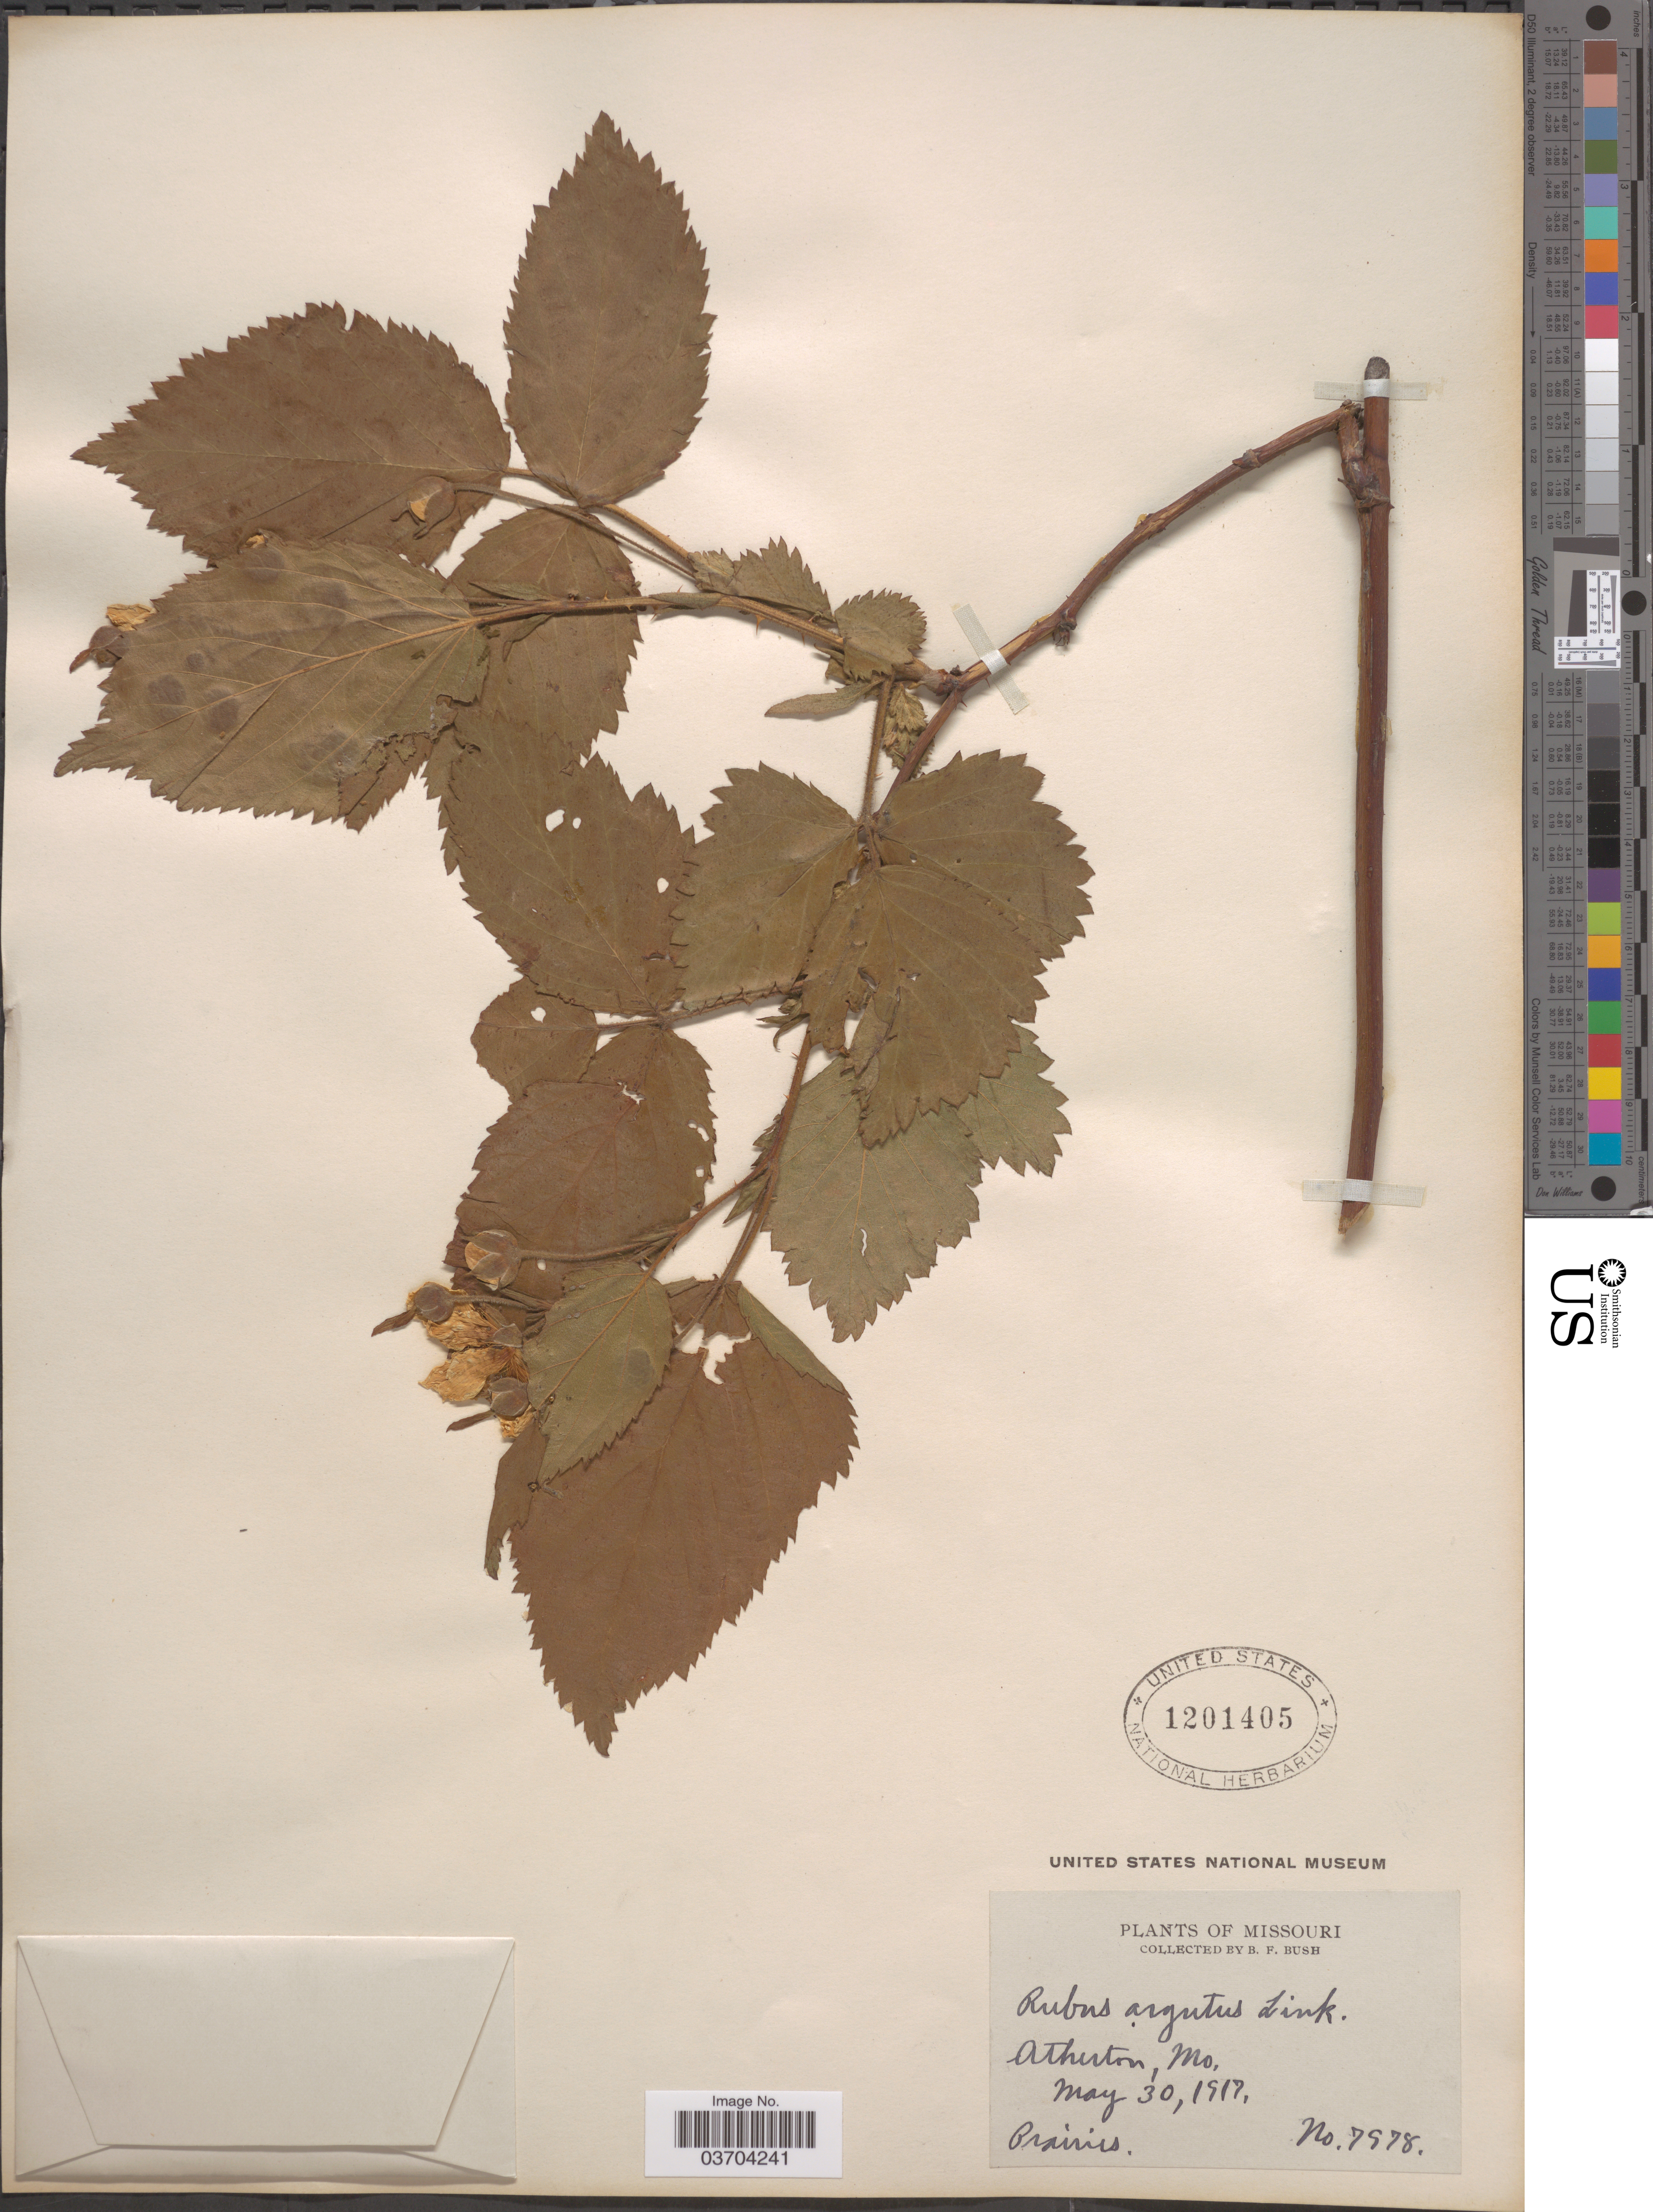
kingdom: Plantae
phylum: Tracheophyta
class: Magnoliopsida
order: Rosales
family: Rosaceae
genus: Rubus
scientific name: Rubus argutus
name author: Link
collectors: B. F. Bush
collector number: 7978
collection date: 1917-05-30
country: United States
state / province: Missouri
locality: Atherton.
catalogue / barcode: US 1201405